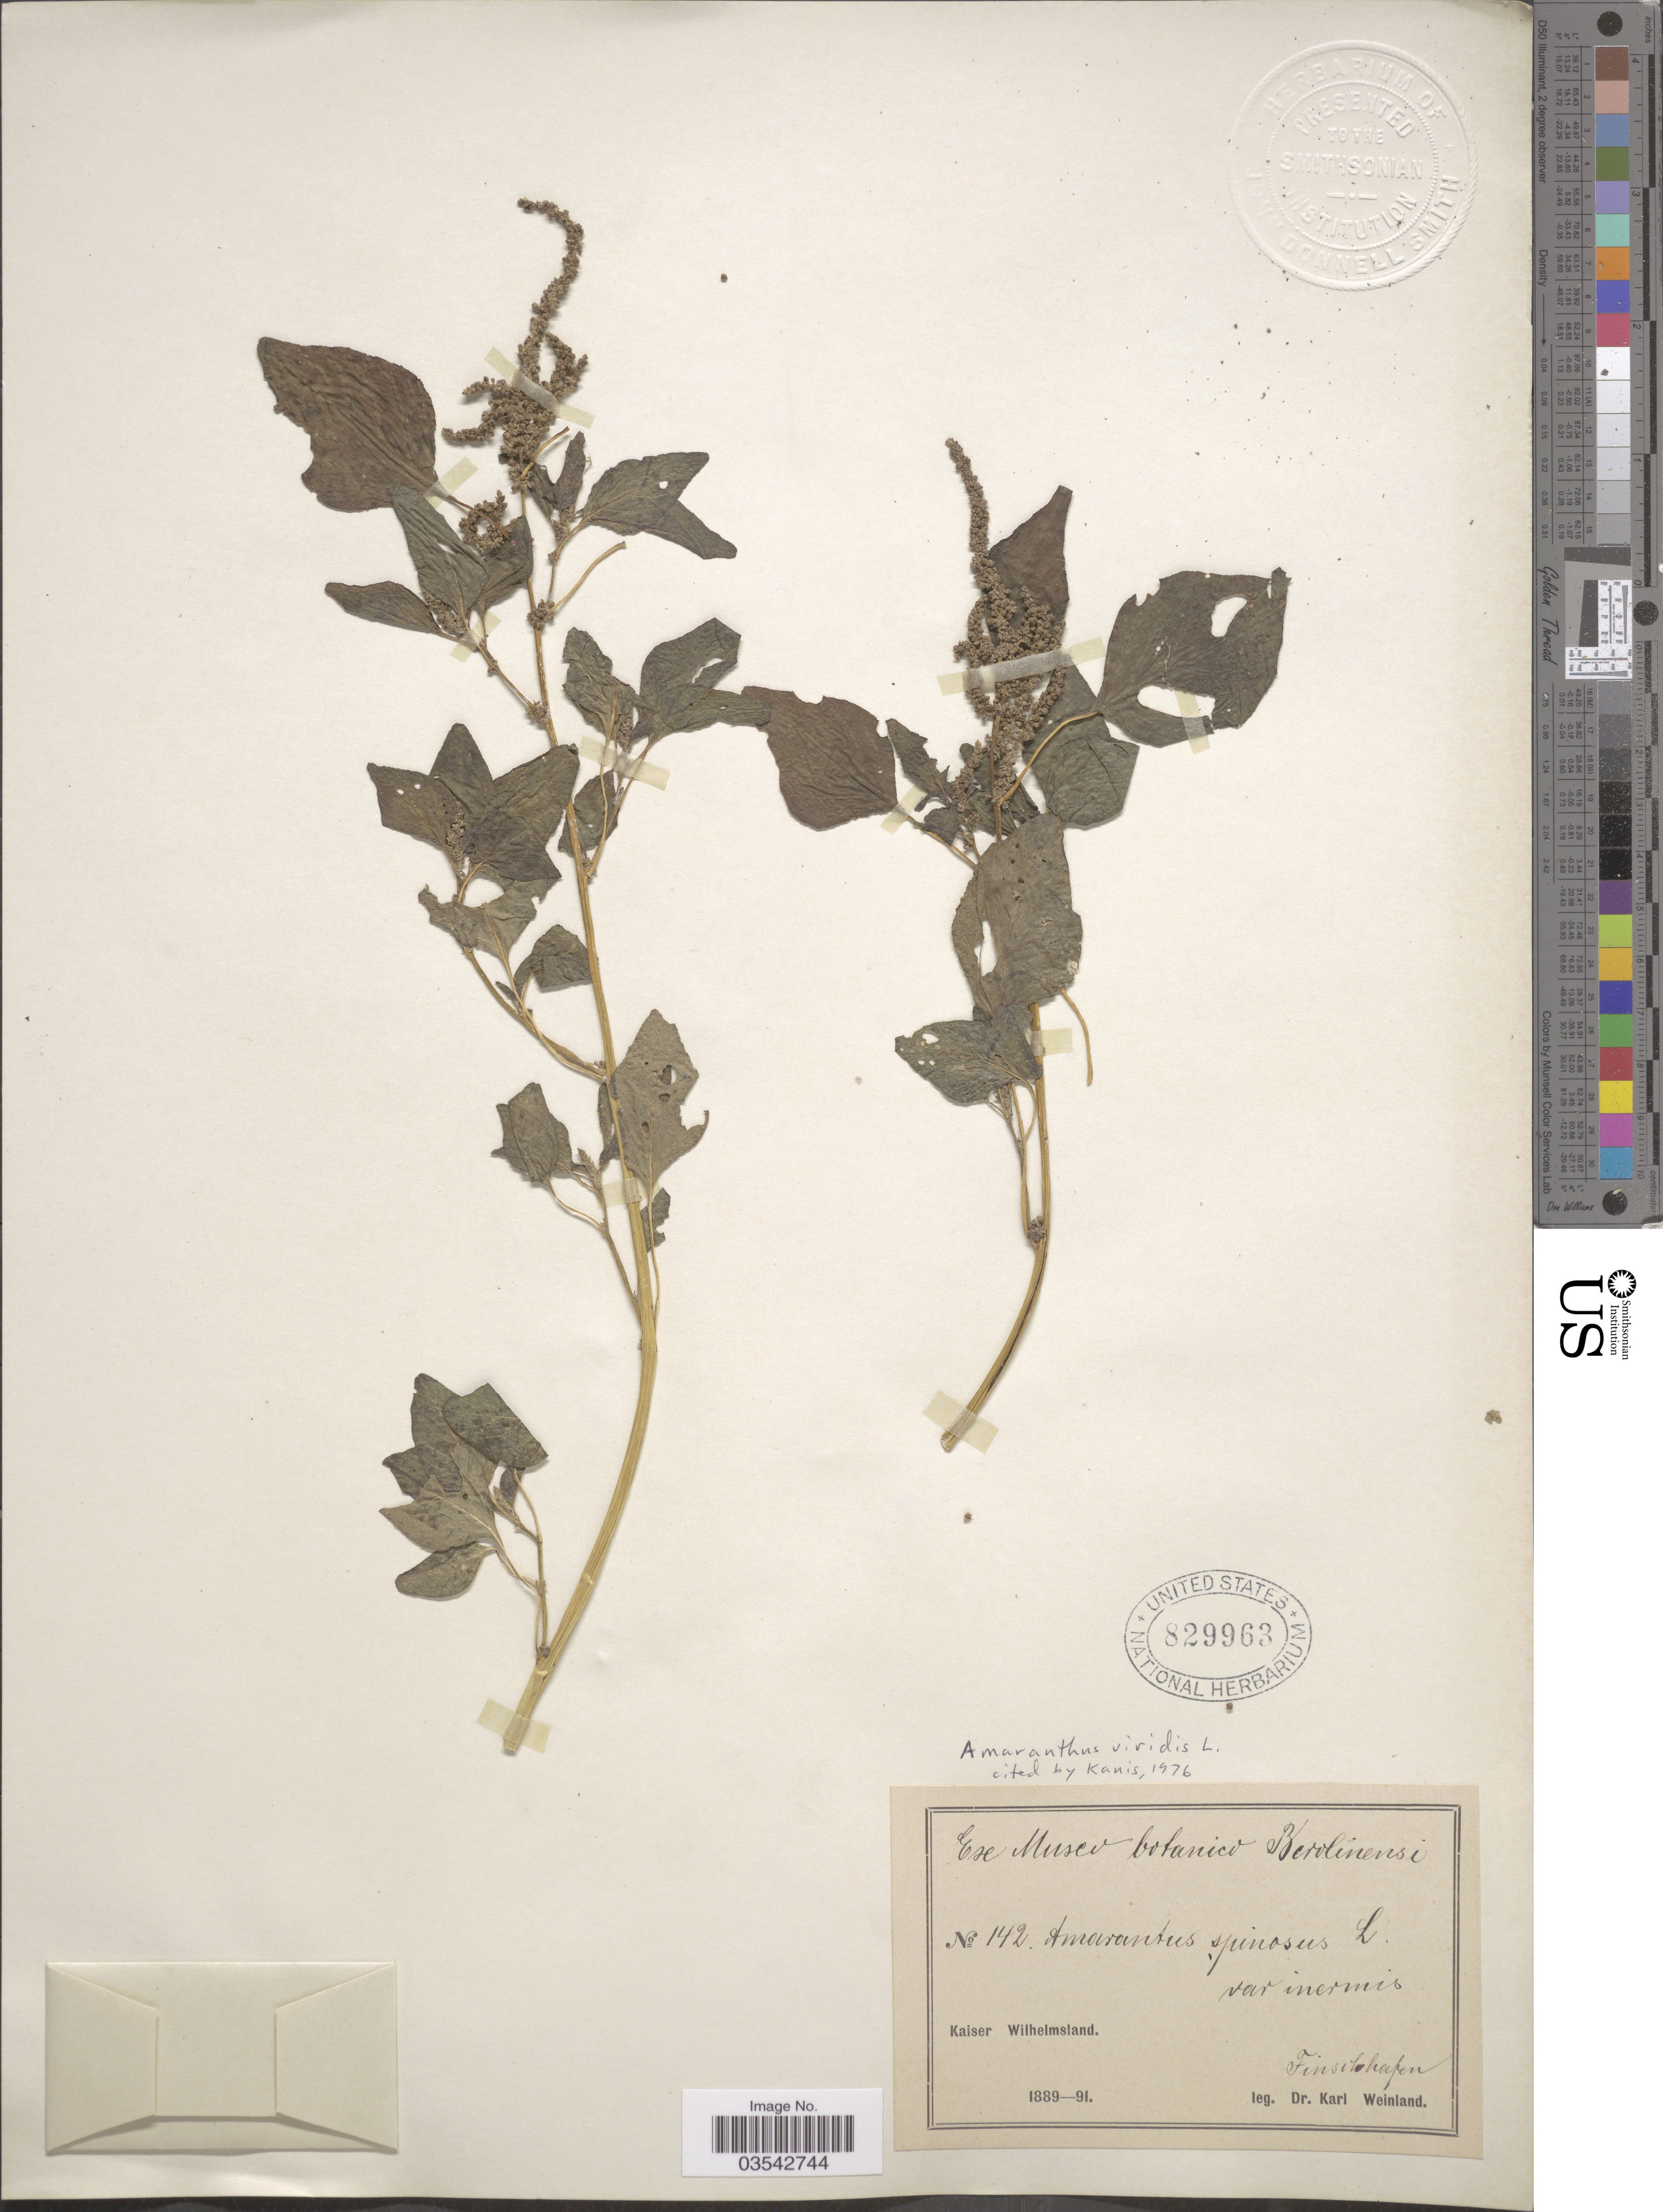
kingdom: Plantae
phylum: Tracheophyta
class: Magnoliopsida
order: Caryophyllales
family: Amaranthaceae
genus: Amaranthus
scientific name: Amaranthus viridis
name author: L.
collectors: K. Weinland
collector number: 142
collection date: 1889/1891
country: Papua New Guinea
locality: Kaiser Wilhelmsland. Finschhafen.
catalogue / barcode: US 829963